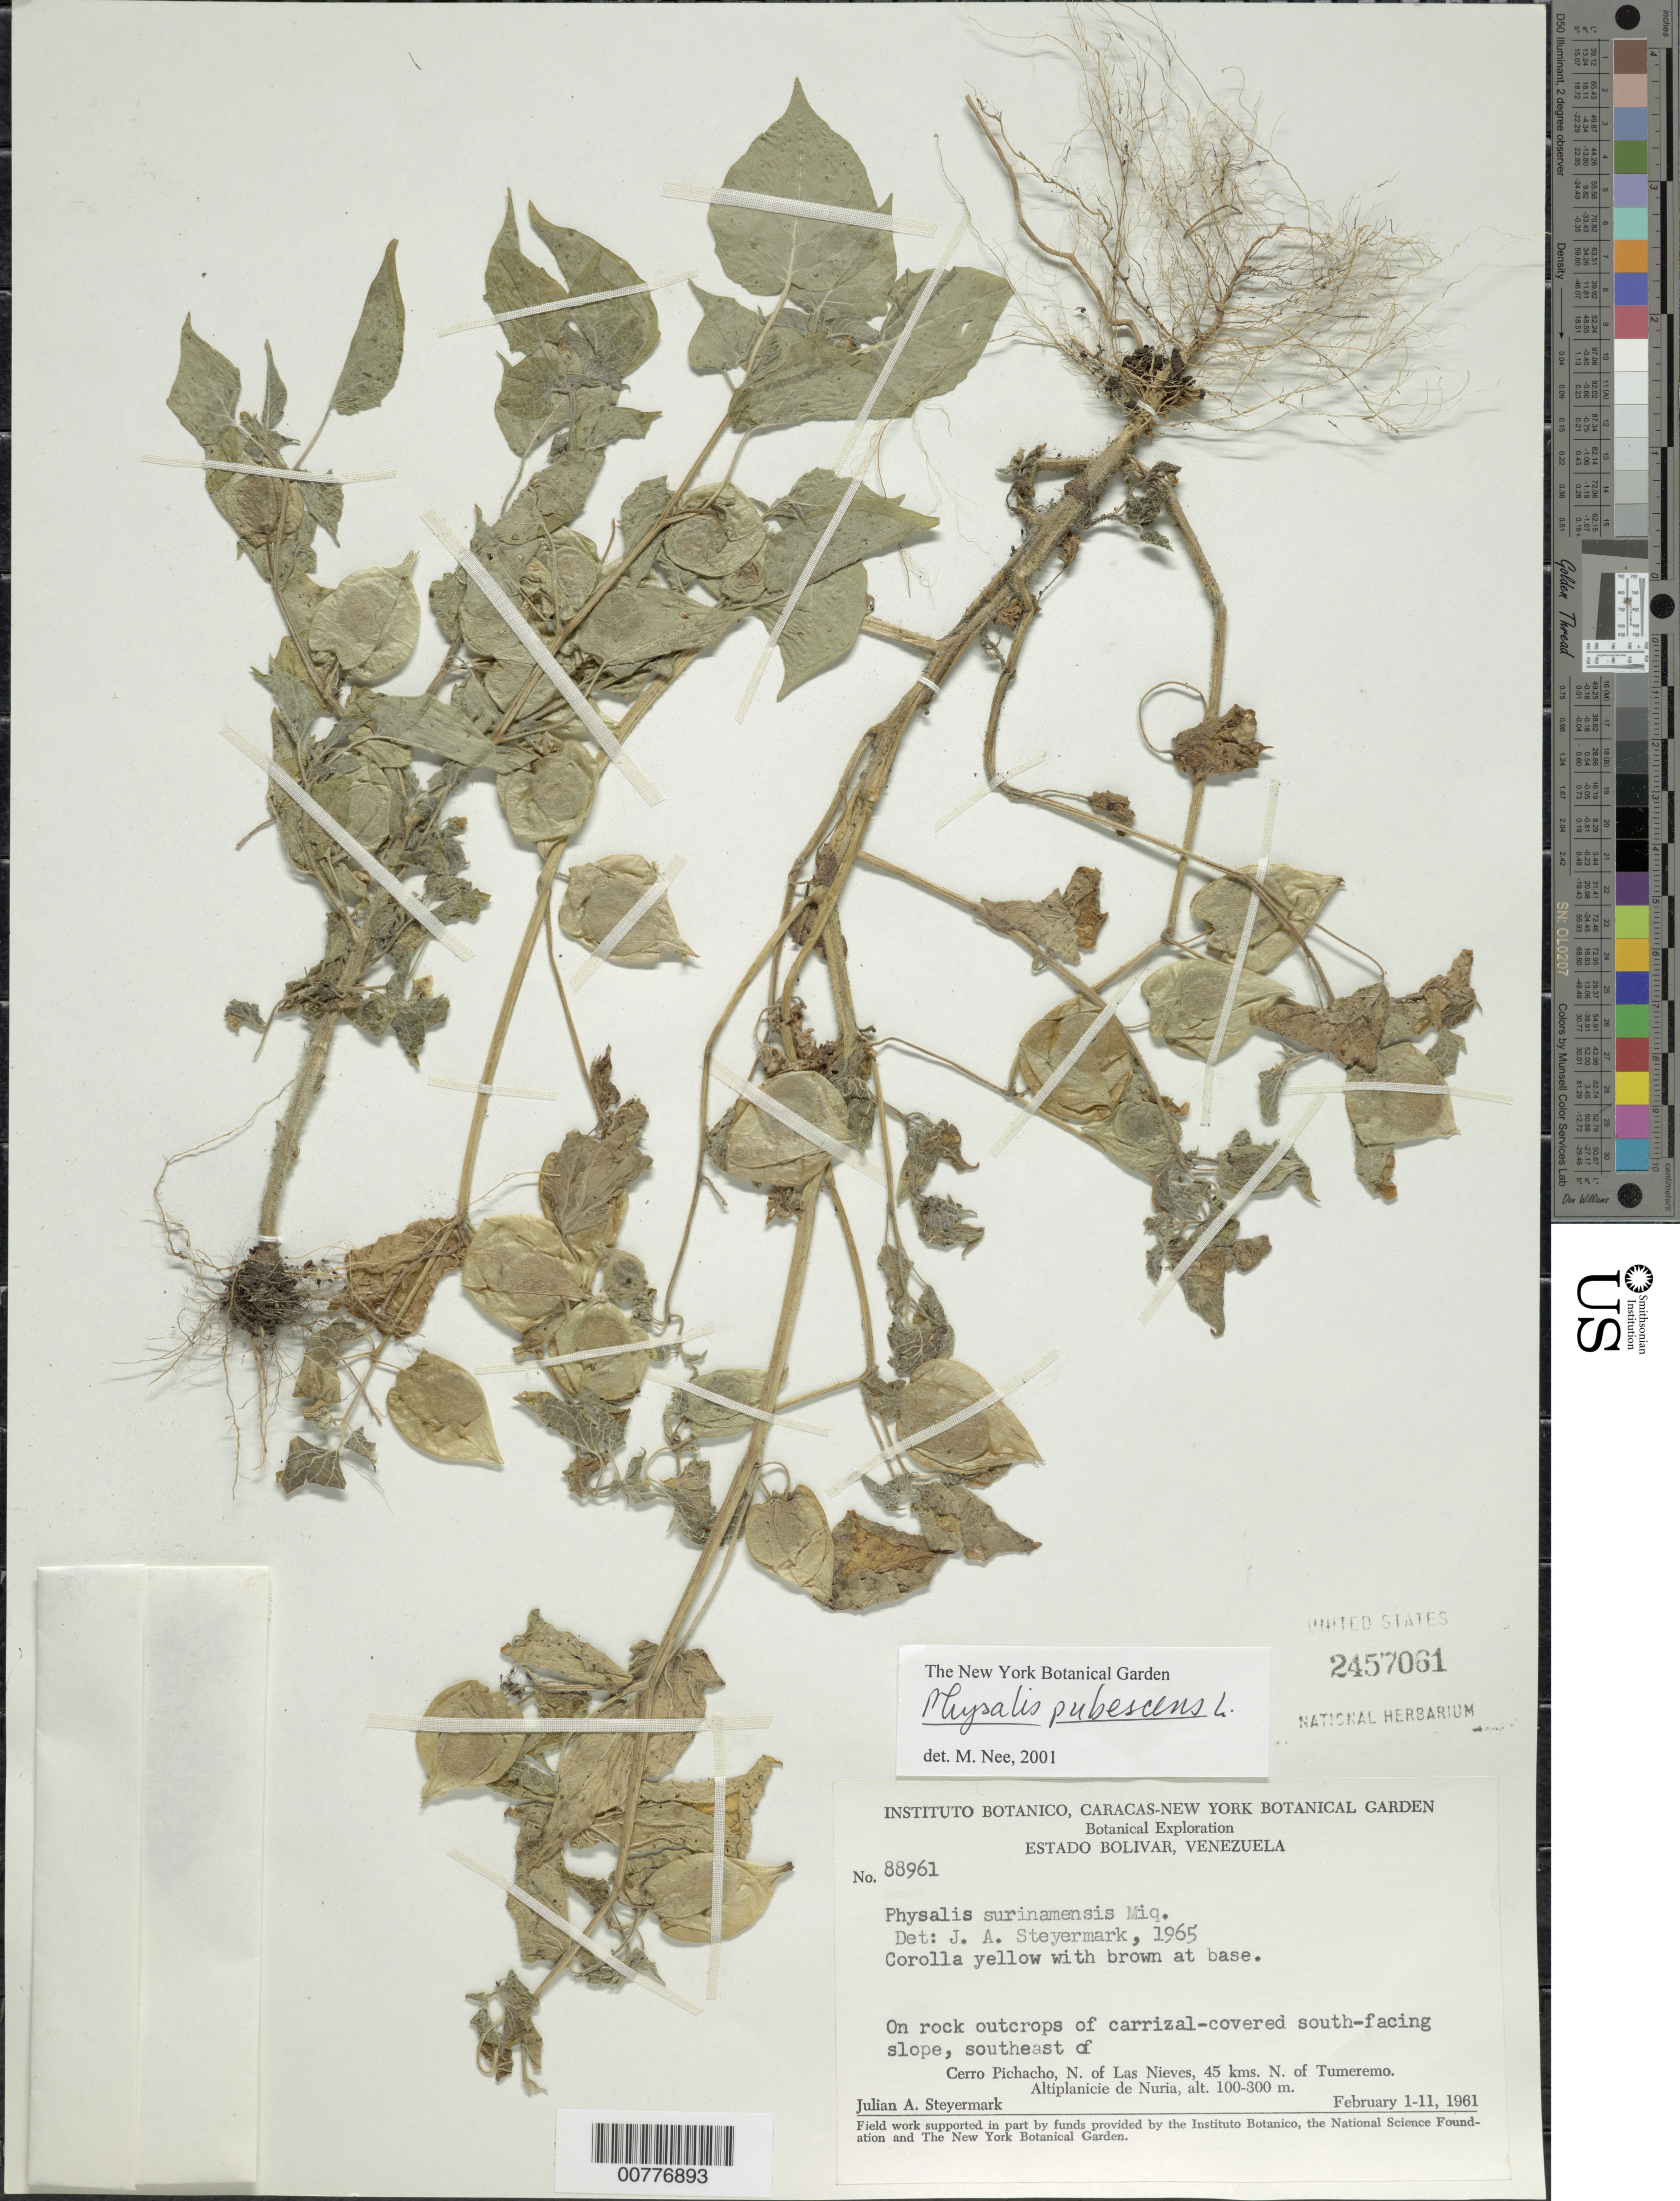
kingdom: Plantae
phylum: Tracheophyta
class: Magnoliopsida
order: Solanales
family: Solanaceae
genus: Physalis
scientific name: Physalis pubescens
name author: L.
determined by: Nee, Michael H.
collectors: J. Steyermark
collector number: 88961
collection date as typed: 1-Feb-61 to 11-Feb-61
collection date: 1961-02-01/1961-02-11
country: Venezuela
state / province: Bolívar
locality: Cerro El Picacho, SE of; N of Las Nieves, 45 km N of Tumeremo, Altiplanicie de Nuria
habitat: Rock outcrop on carrizal-covered south-facing slope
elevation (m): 100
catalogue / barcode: US 2457061